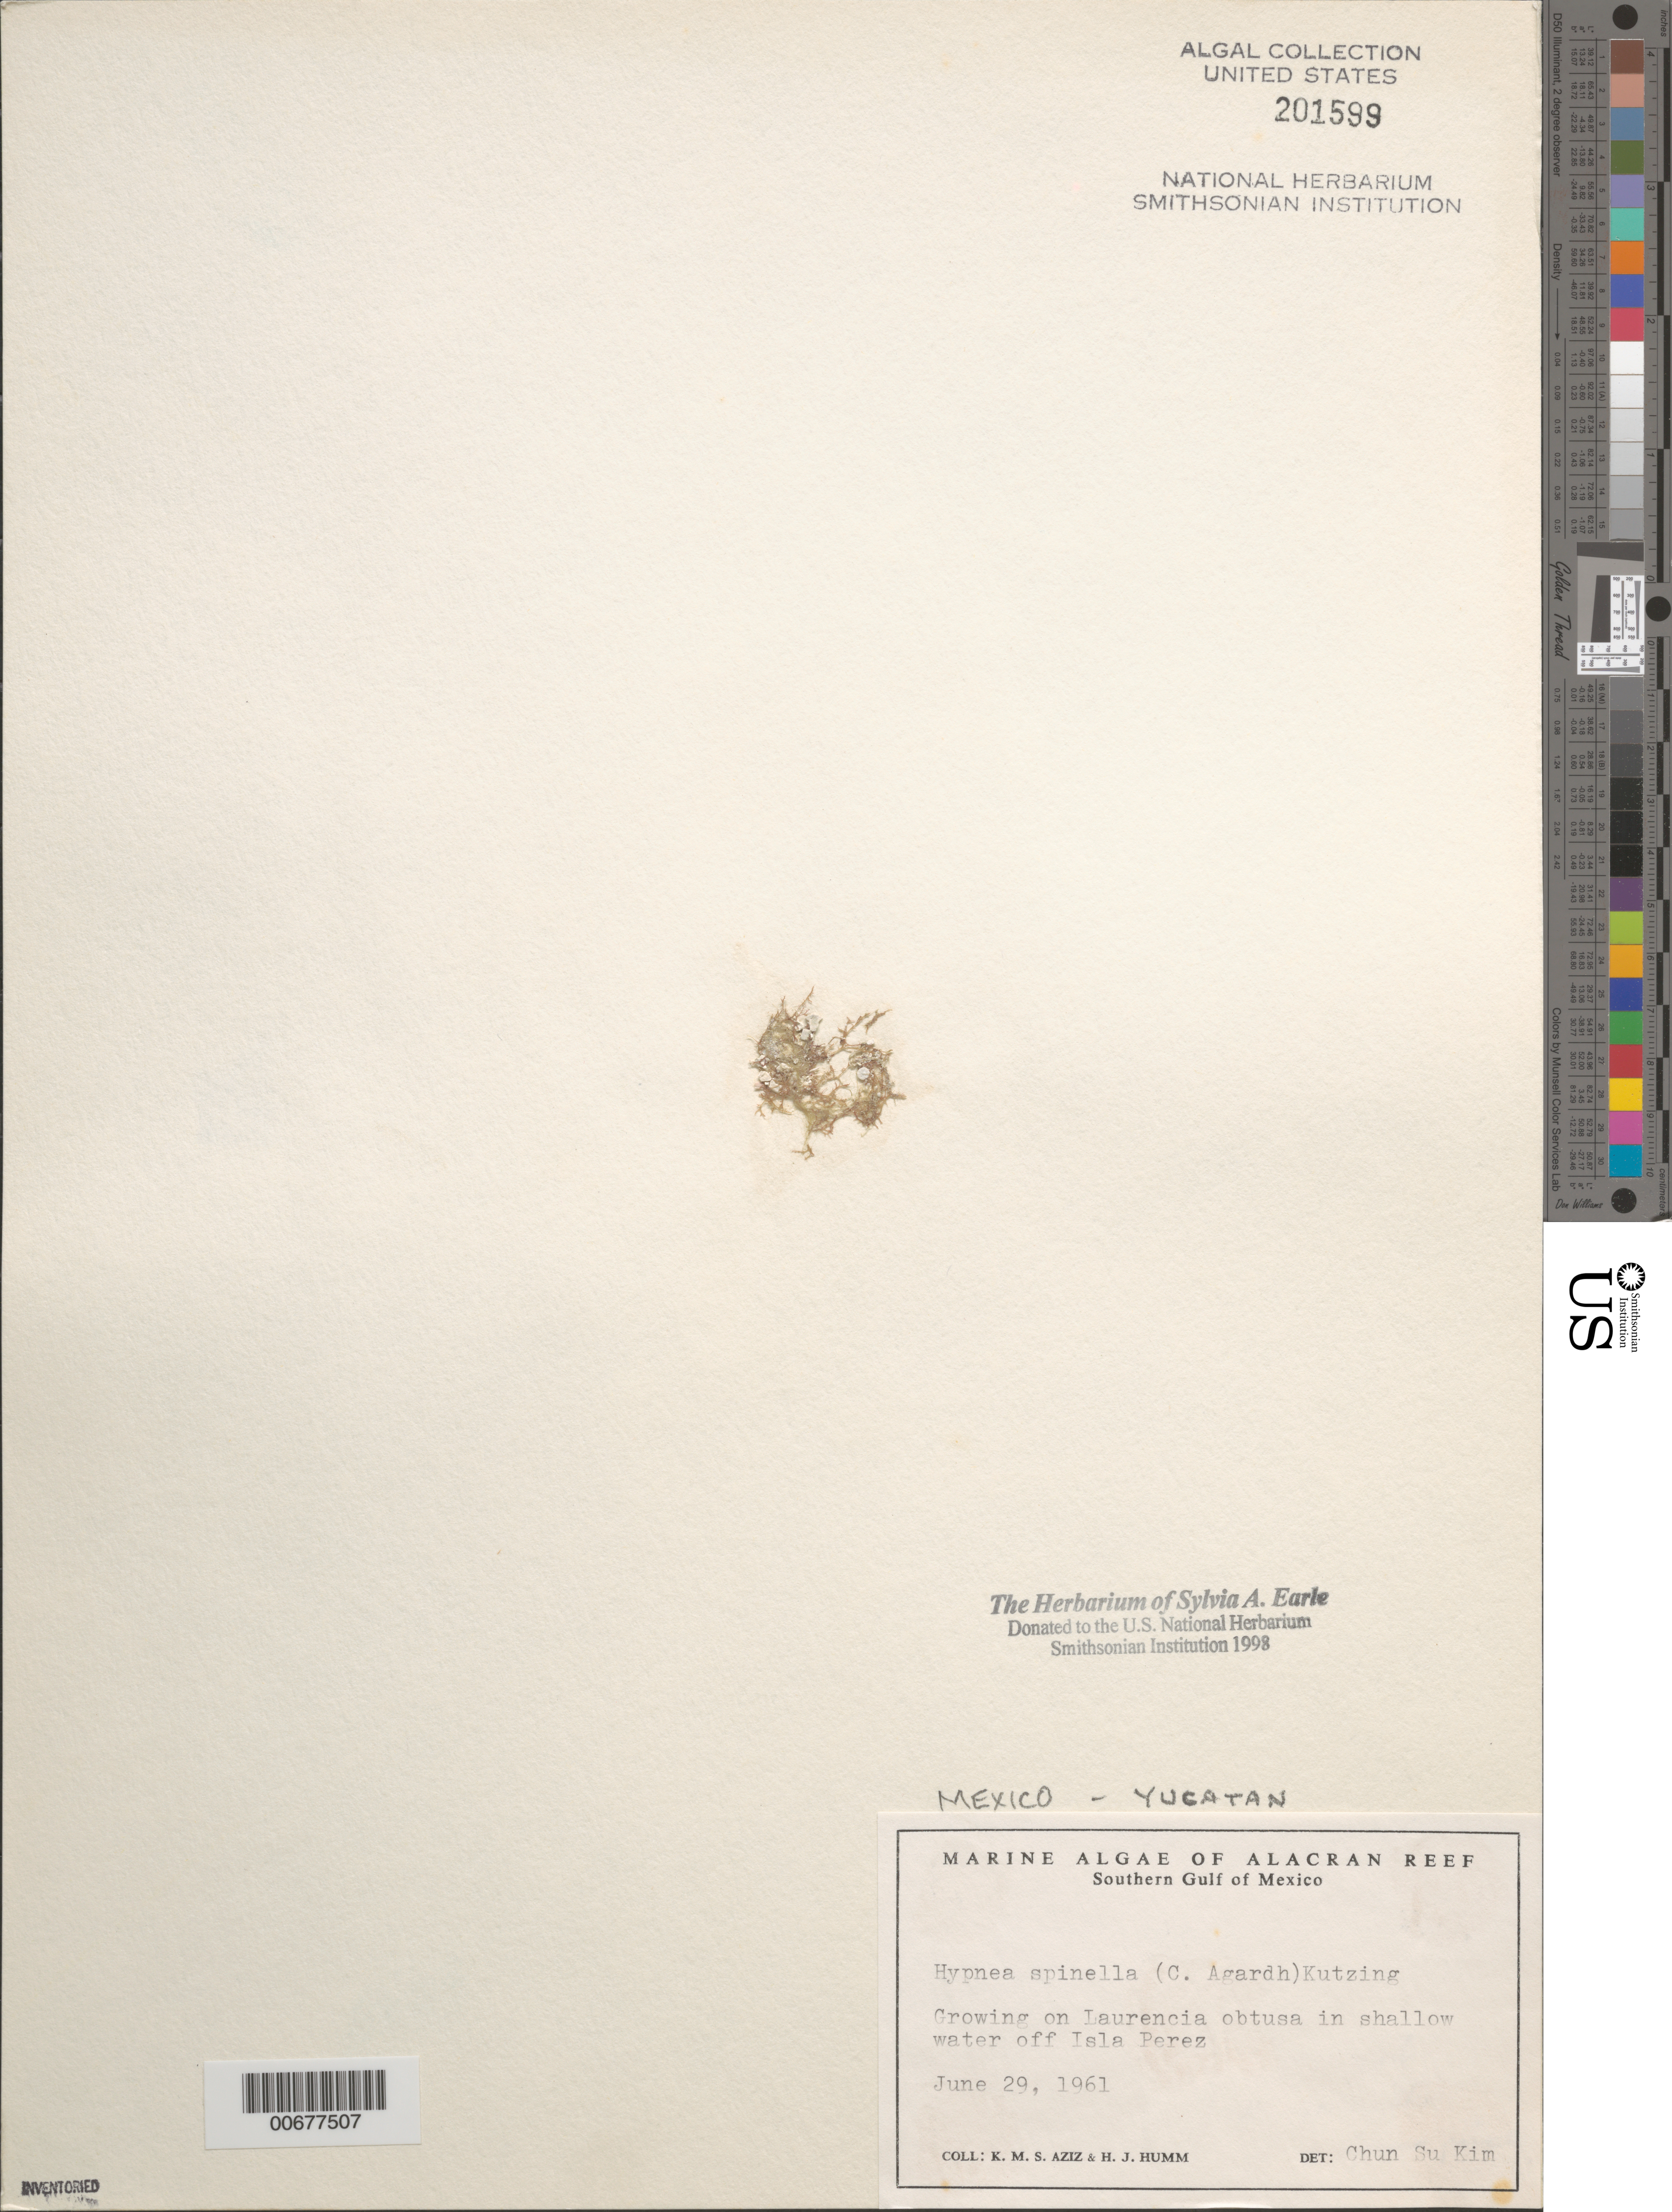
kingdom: Plantae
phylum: Rhodophyta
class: Florideophyceae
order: Gigartinales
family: Cystocloniaceae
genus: Hypnea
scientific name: Hypnea spinella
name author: (C. Agardh) Kütz.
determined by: Kim, Chun Su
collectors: K. M. Aziz & H. J. Humm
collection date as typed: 29 Jun 1961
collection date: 1961-06-29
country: Mexico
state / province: Yucatan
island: Isla Perez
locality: Alacran Reef, off Isla Perez, southern Gulf of Mexico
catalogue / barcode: US 201599